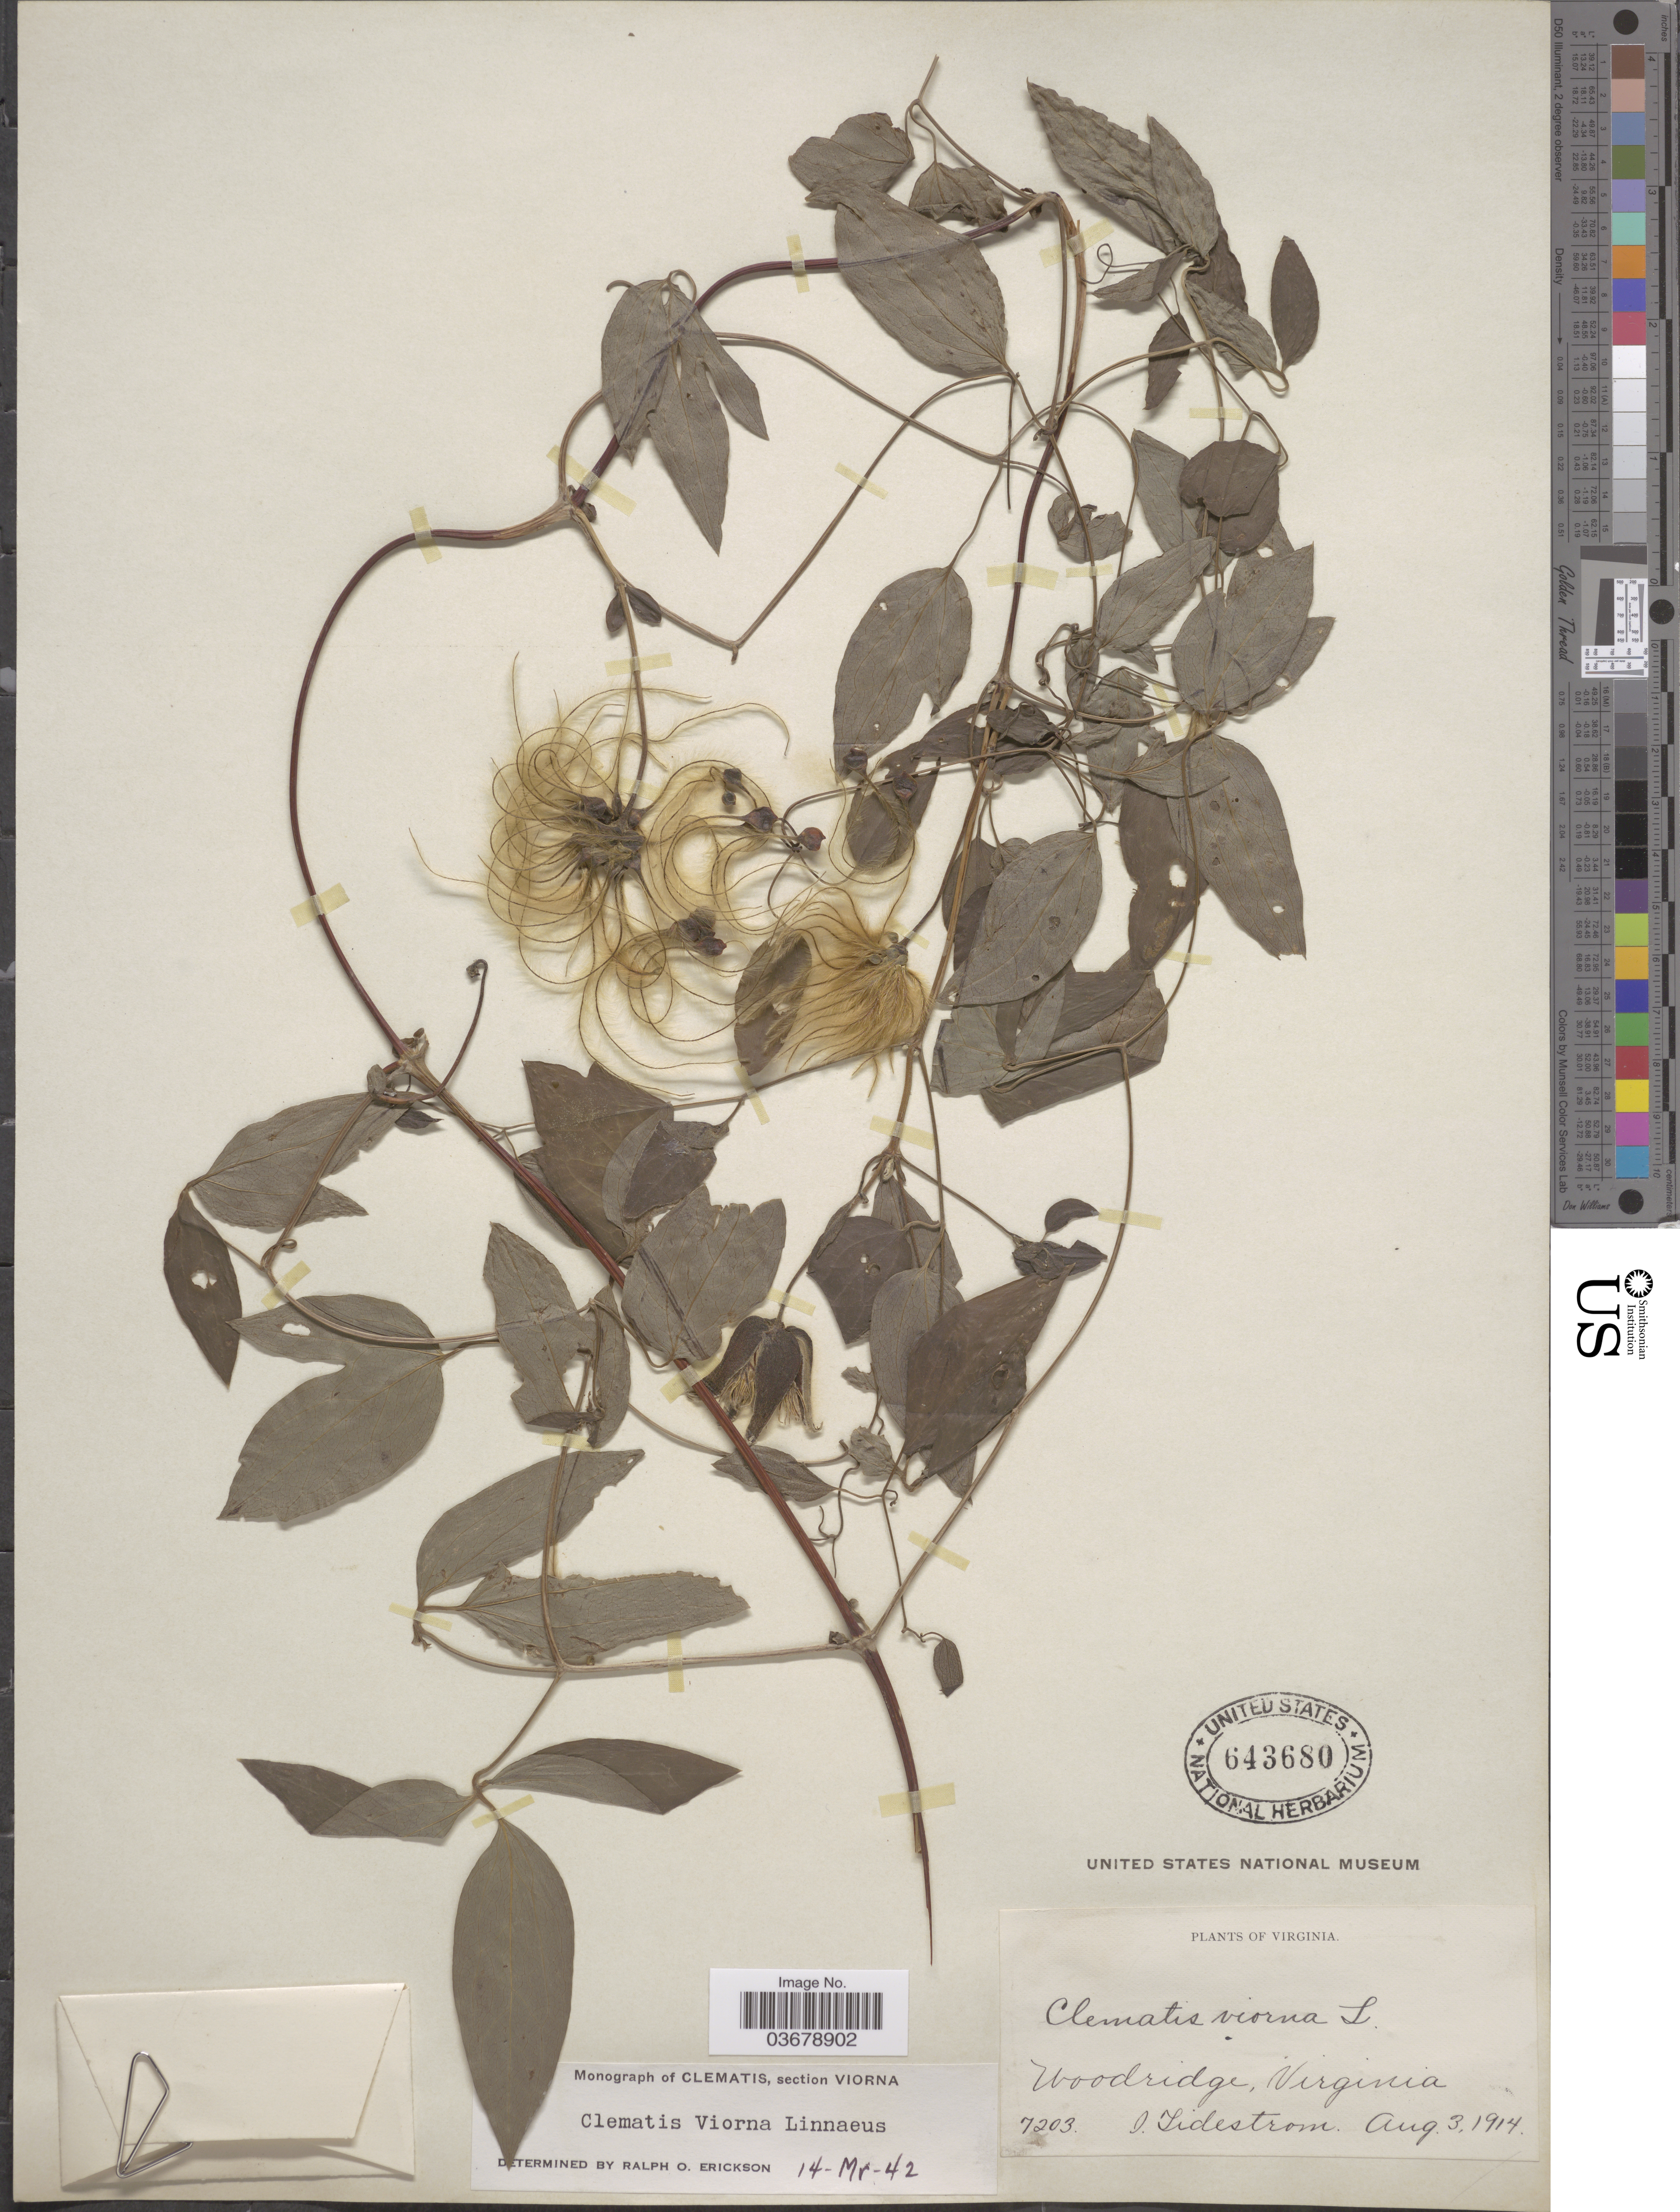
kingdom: Plantae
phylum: Tracheophyta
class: Magnoliopsida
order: Ranunculales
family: Ranunculaceae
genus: Clematis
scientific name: Clematis viorna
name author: L.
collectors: I. F. Tidestrom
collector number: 7203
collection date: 1914-08-03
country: United States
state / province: Virginia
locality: Woodridge.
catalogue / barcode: US 643680